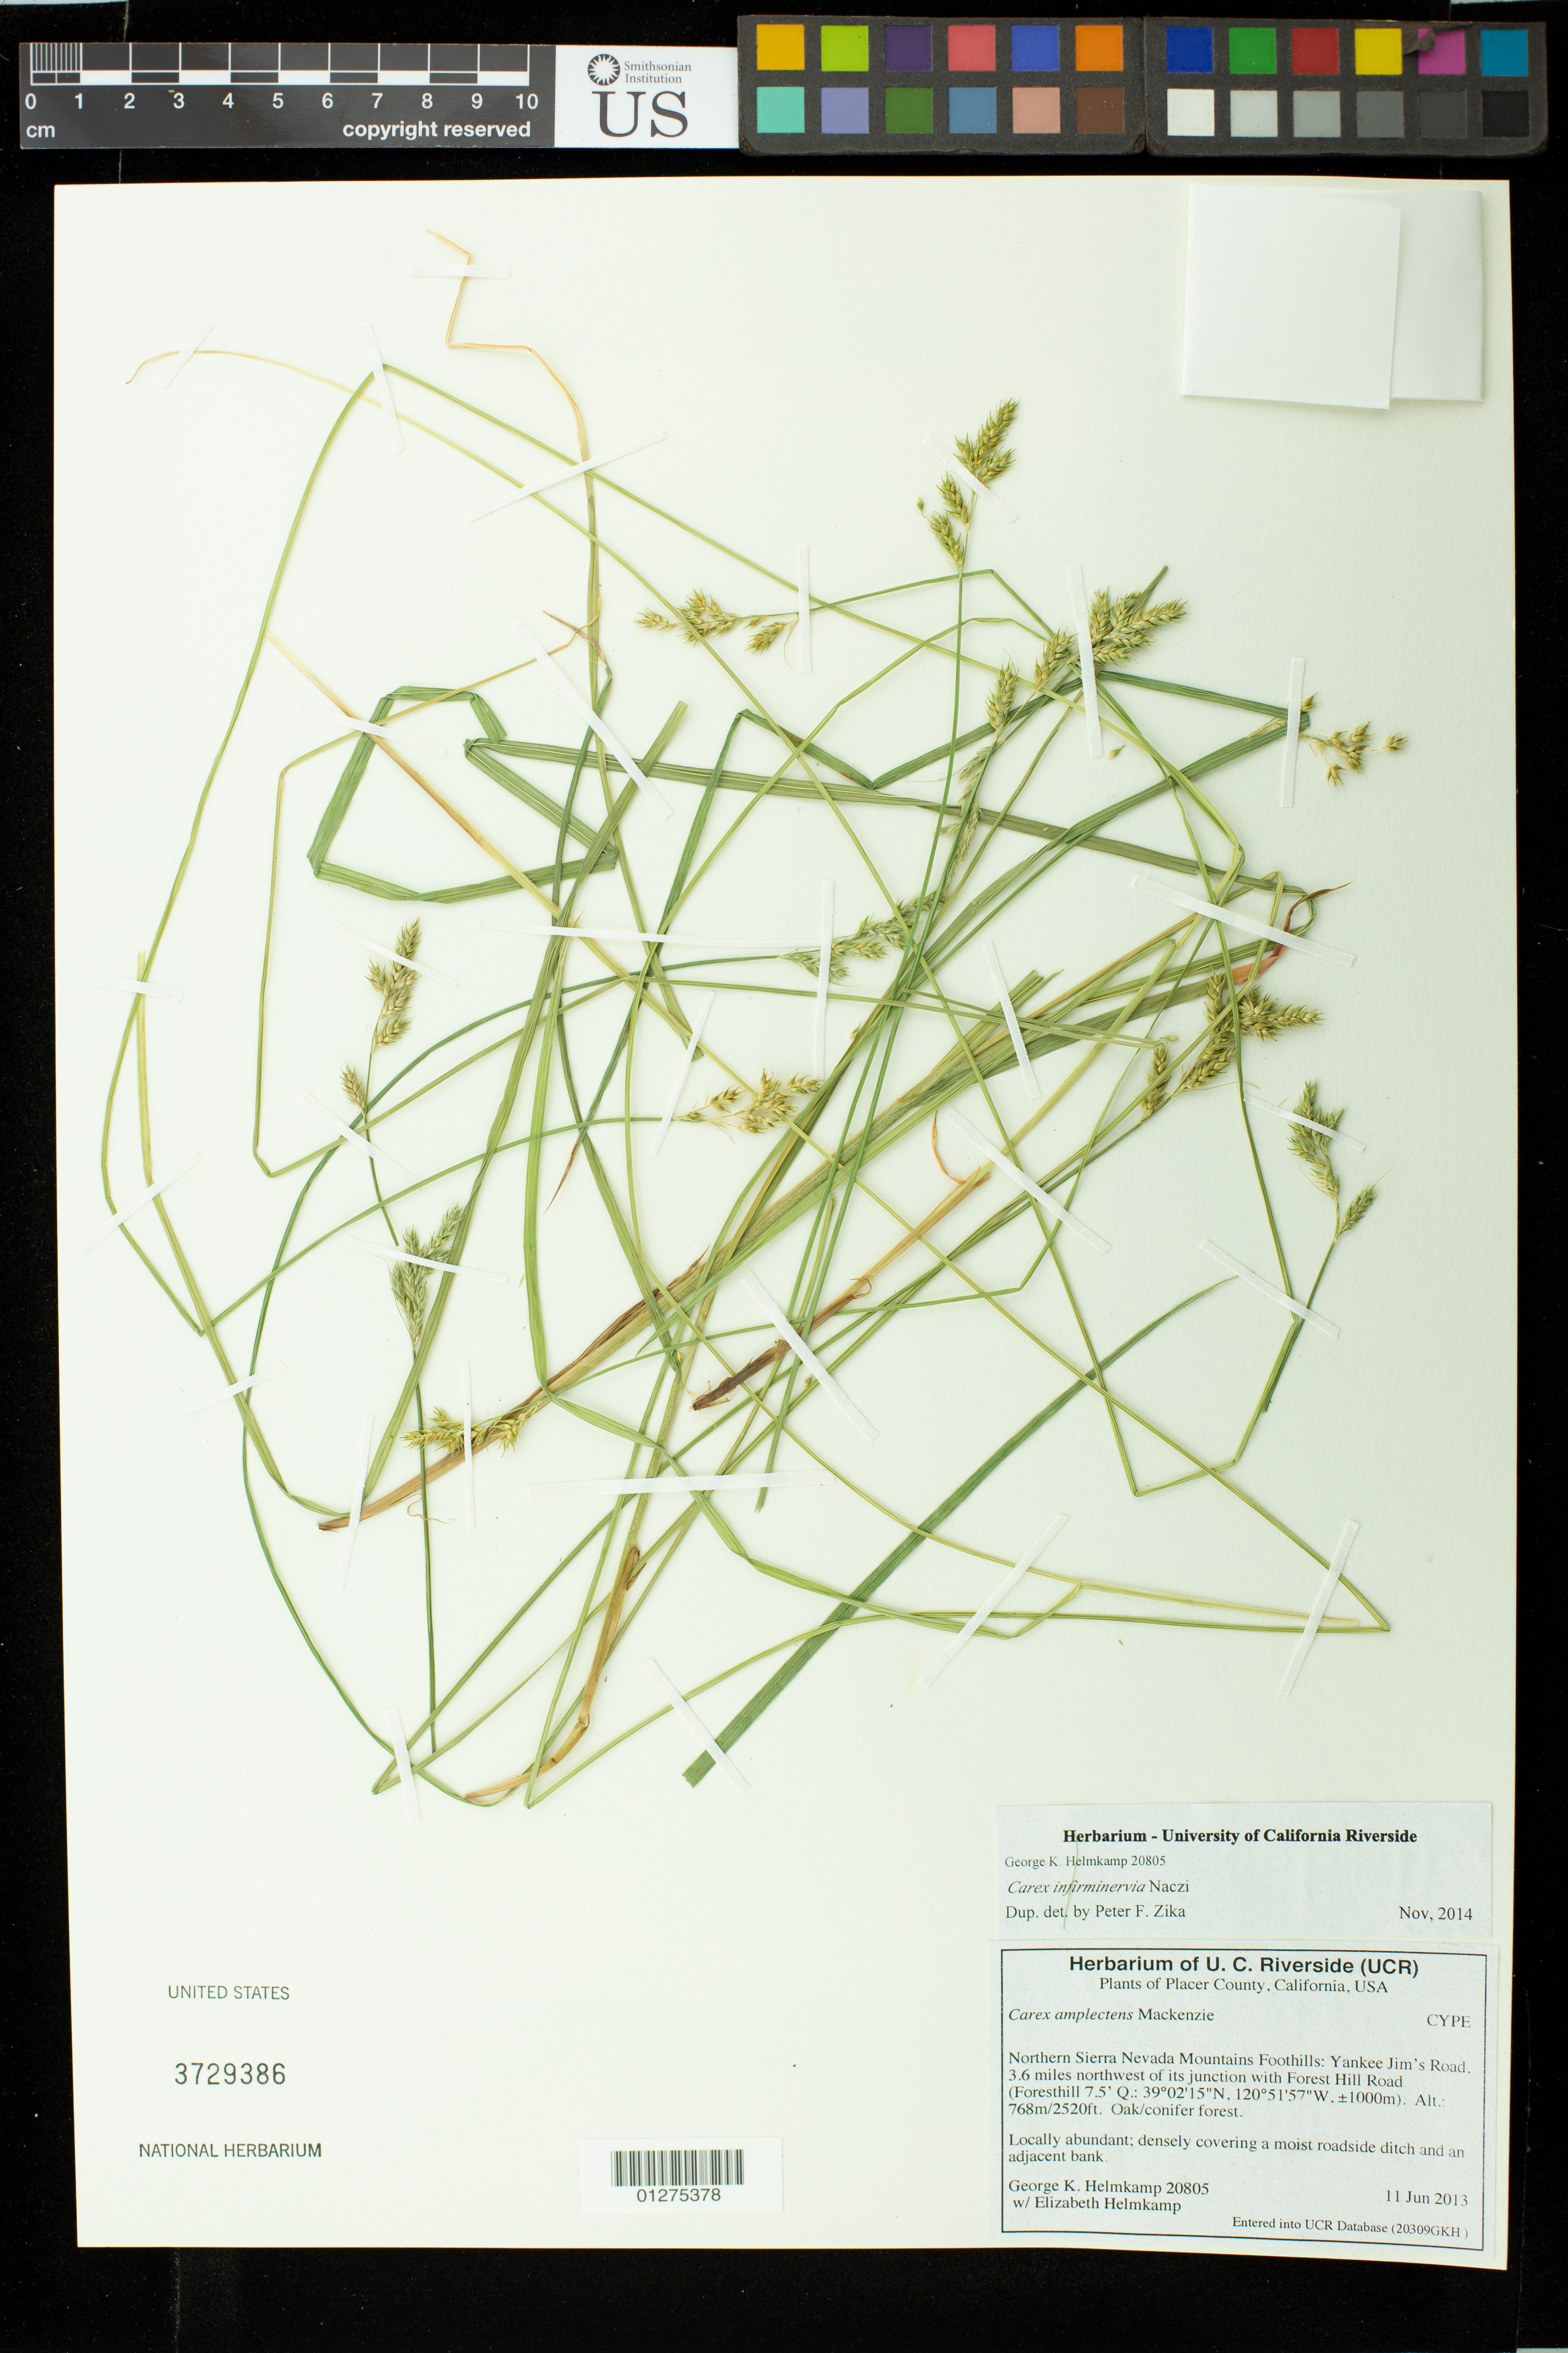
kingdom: Plantae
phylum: Tracheophyta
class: Liliopsida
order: Poales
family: Cyperaceae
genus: Carex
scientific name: Carex infirminervia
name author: Naczi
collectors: G. Helmkamp, E. Helmkamp & A. Barnes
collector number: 20805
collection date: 2013-06-11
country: United States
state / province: California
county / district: Placer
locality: Northern Sierra Neveda Moutains Foothills: Yankee Jim's Road. 3.6 miles northwest of its junction with Forest Hill road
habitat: oak/confier forest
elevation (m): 768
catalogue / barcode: US 3729386